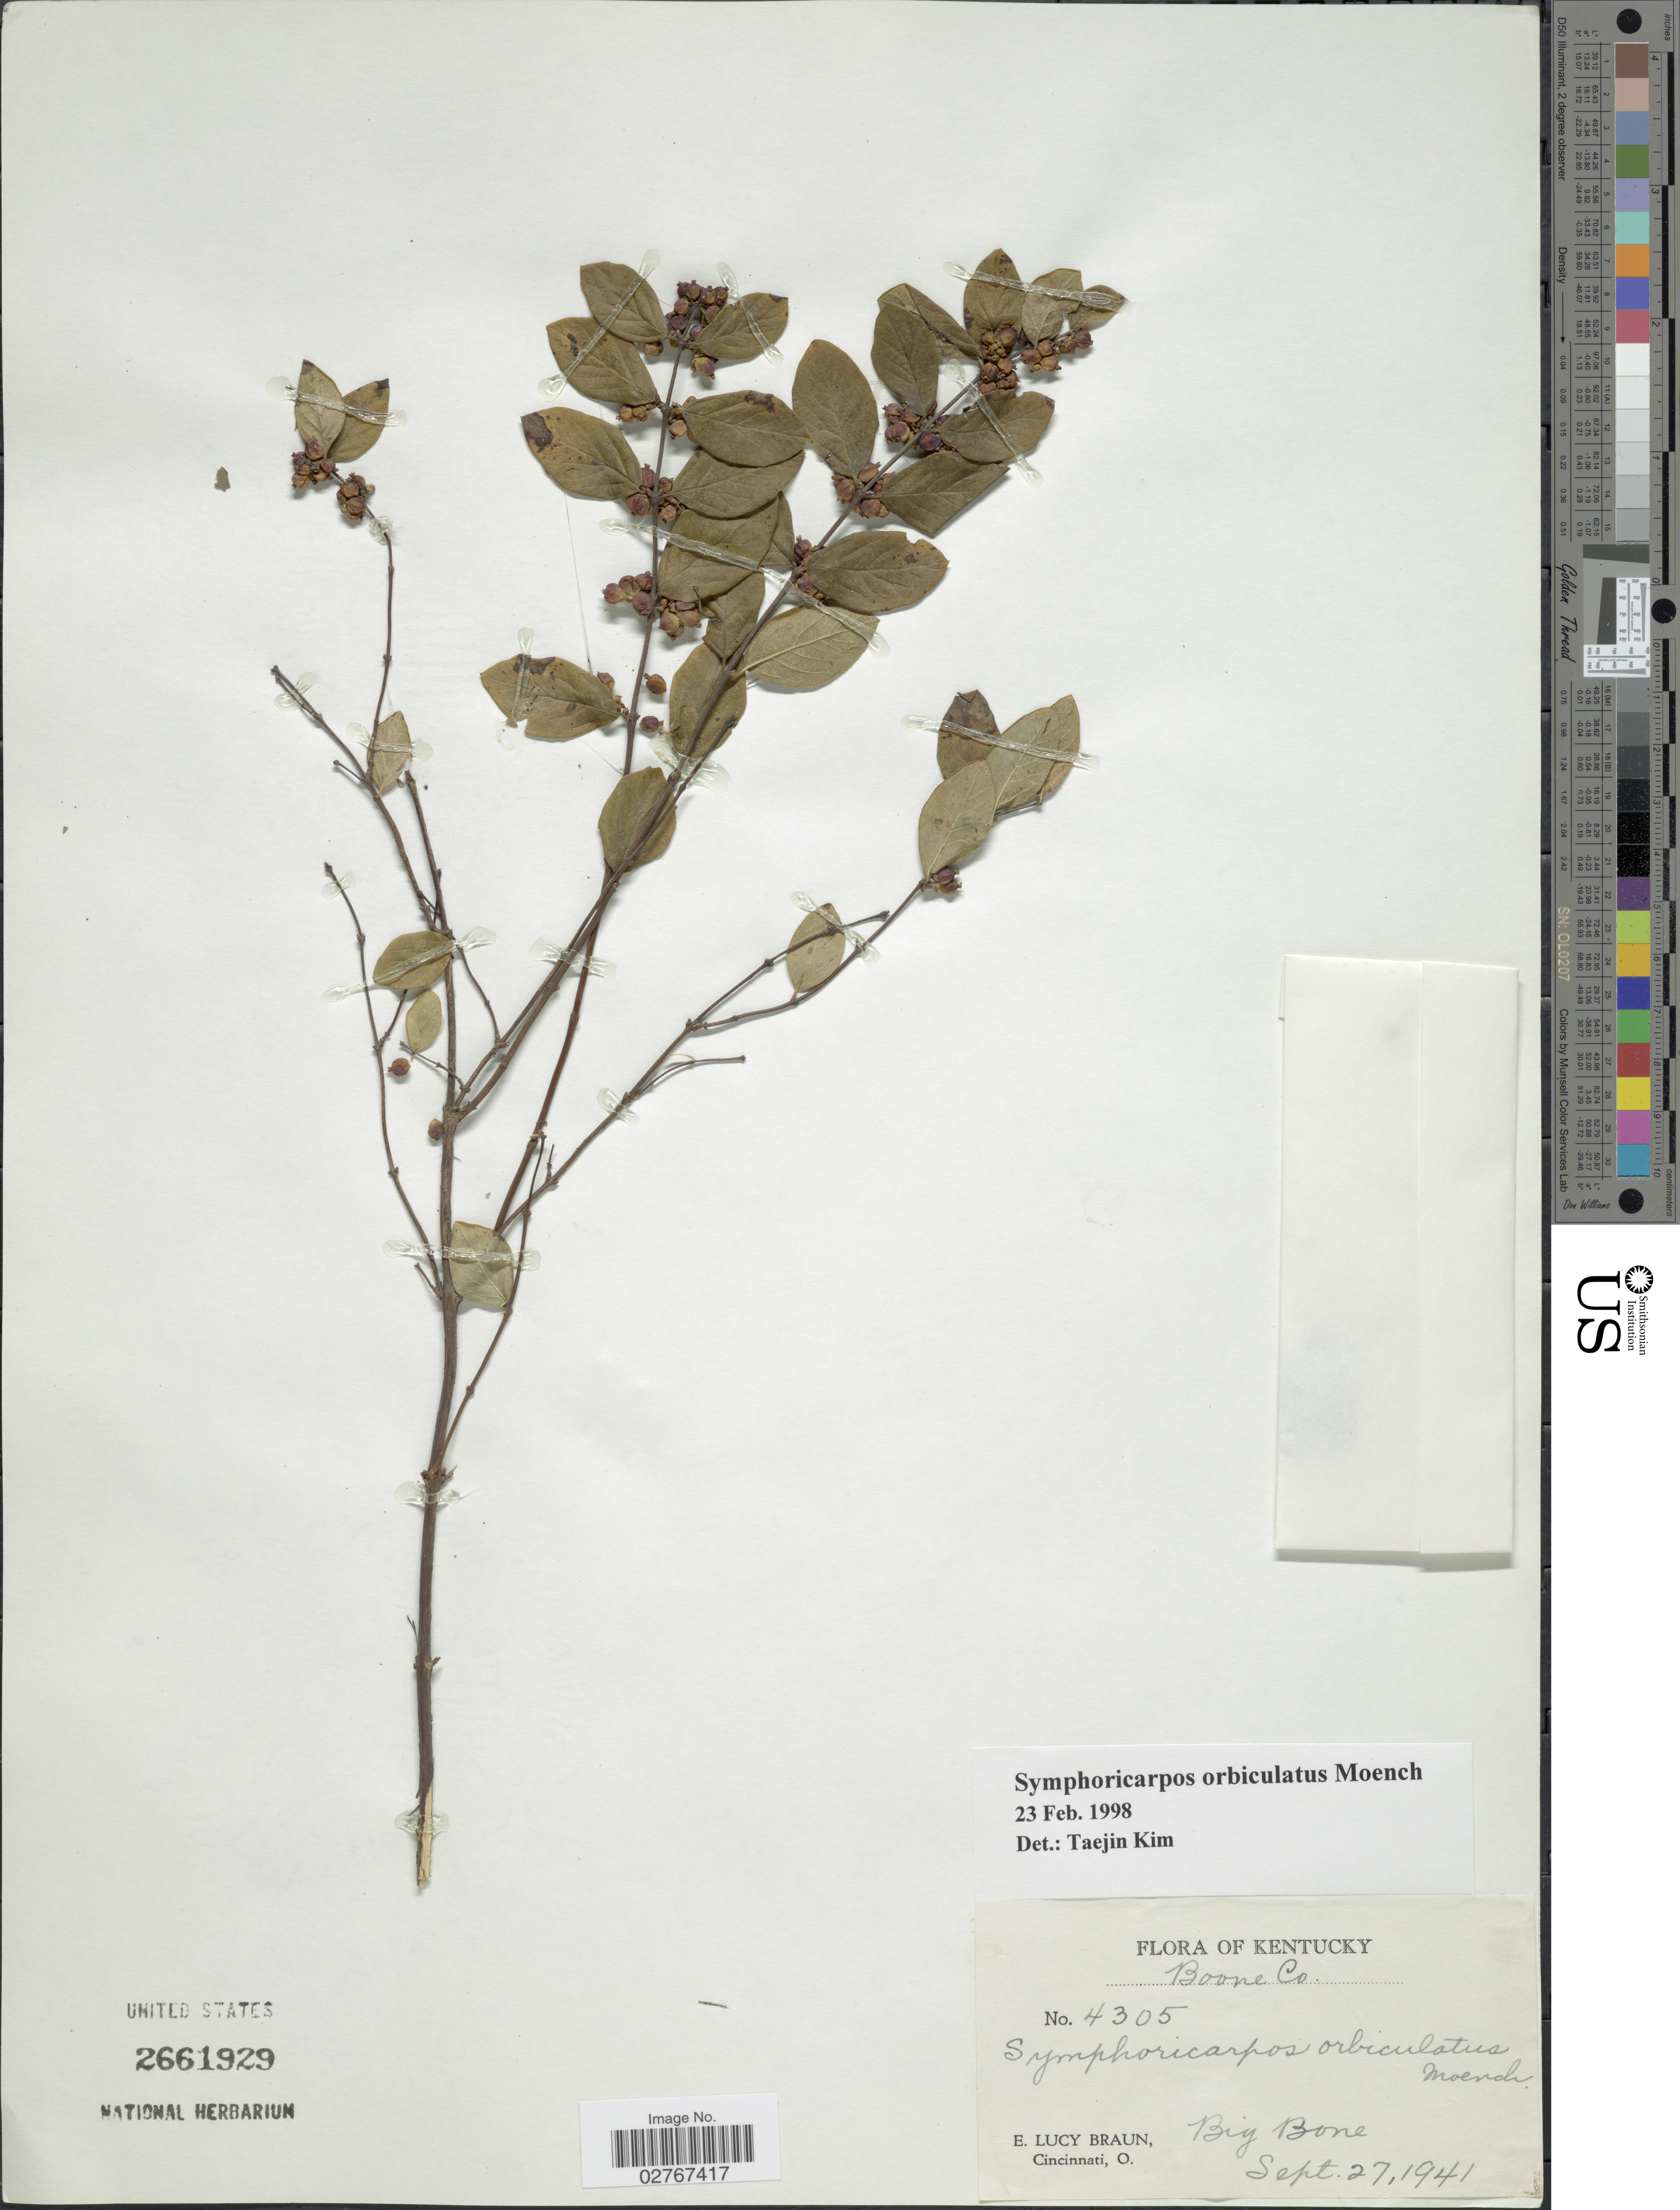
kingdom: Plantae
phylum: Tracheophyta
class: Magnoliopsida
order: Dipsacales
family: Caprifoliaceae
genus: Symphoricarpos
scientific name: Symphoricarpos orbiculatus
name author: Moench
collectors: E. L. Braun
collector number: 4305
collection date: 1941-09-27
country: United States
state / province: Kentucky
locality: Boone Co., Big Bone.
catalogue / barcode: US 2661929